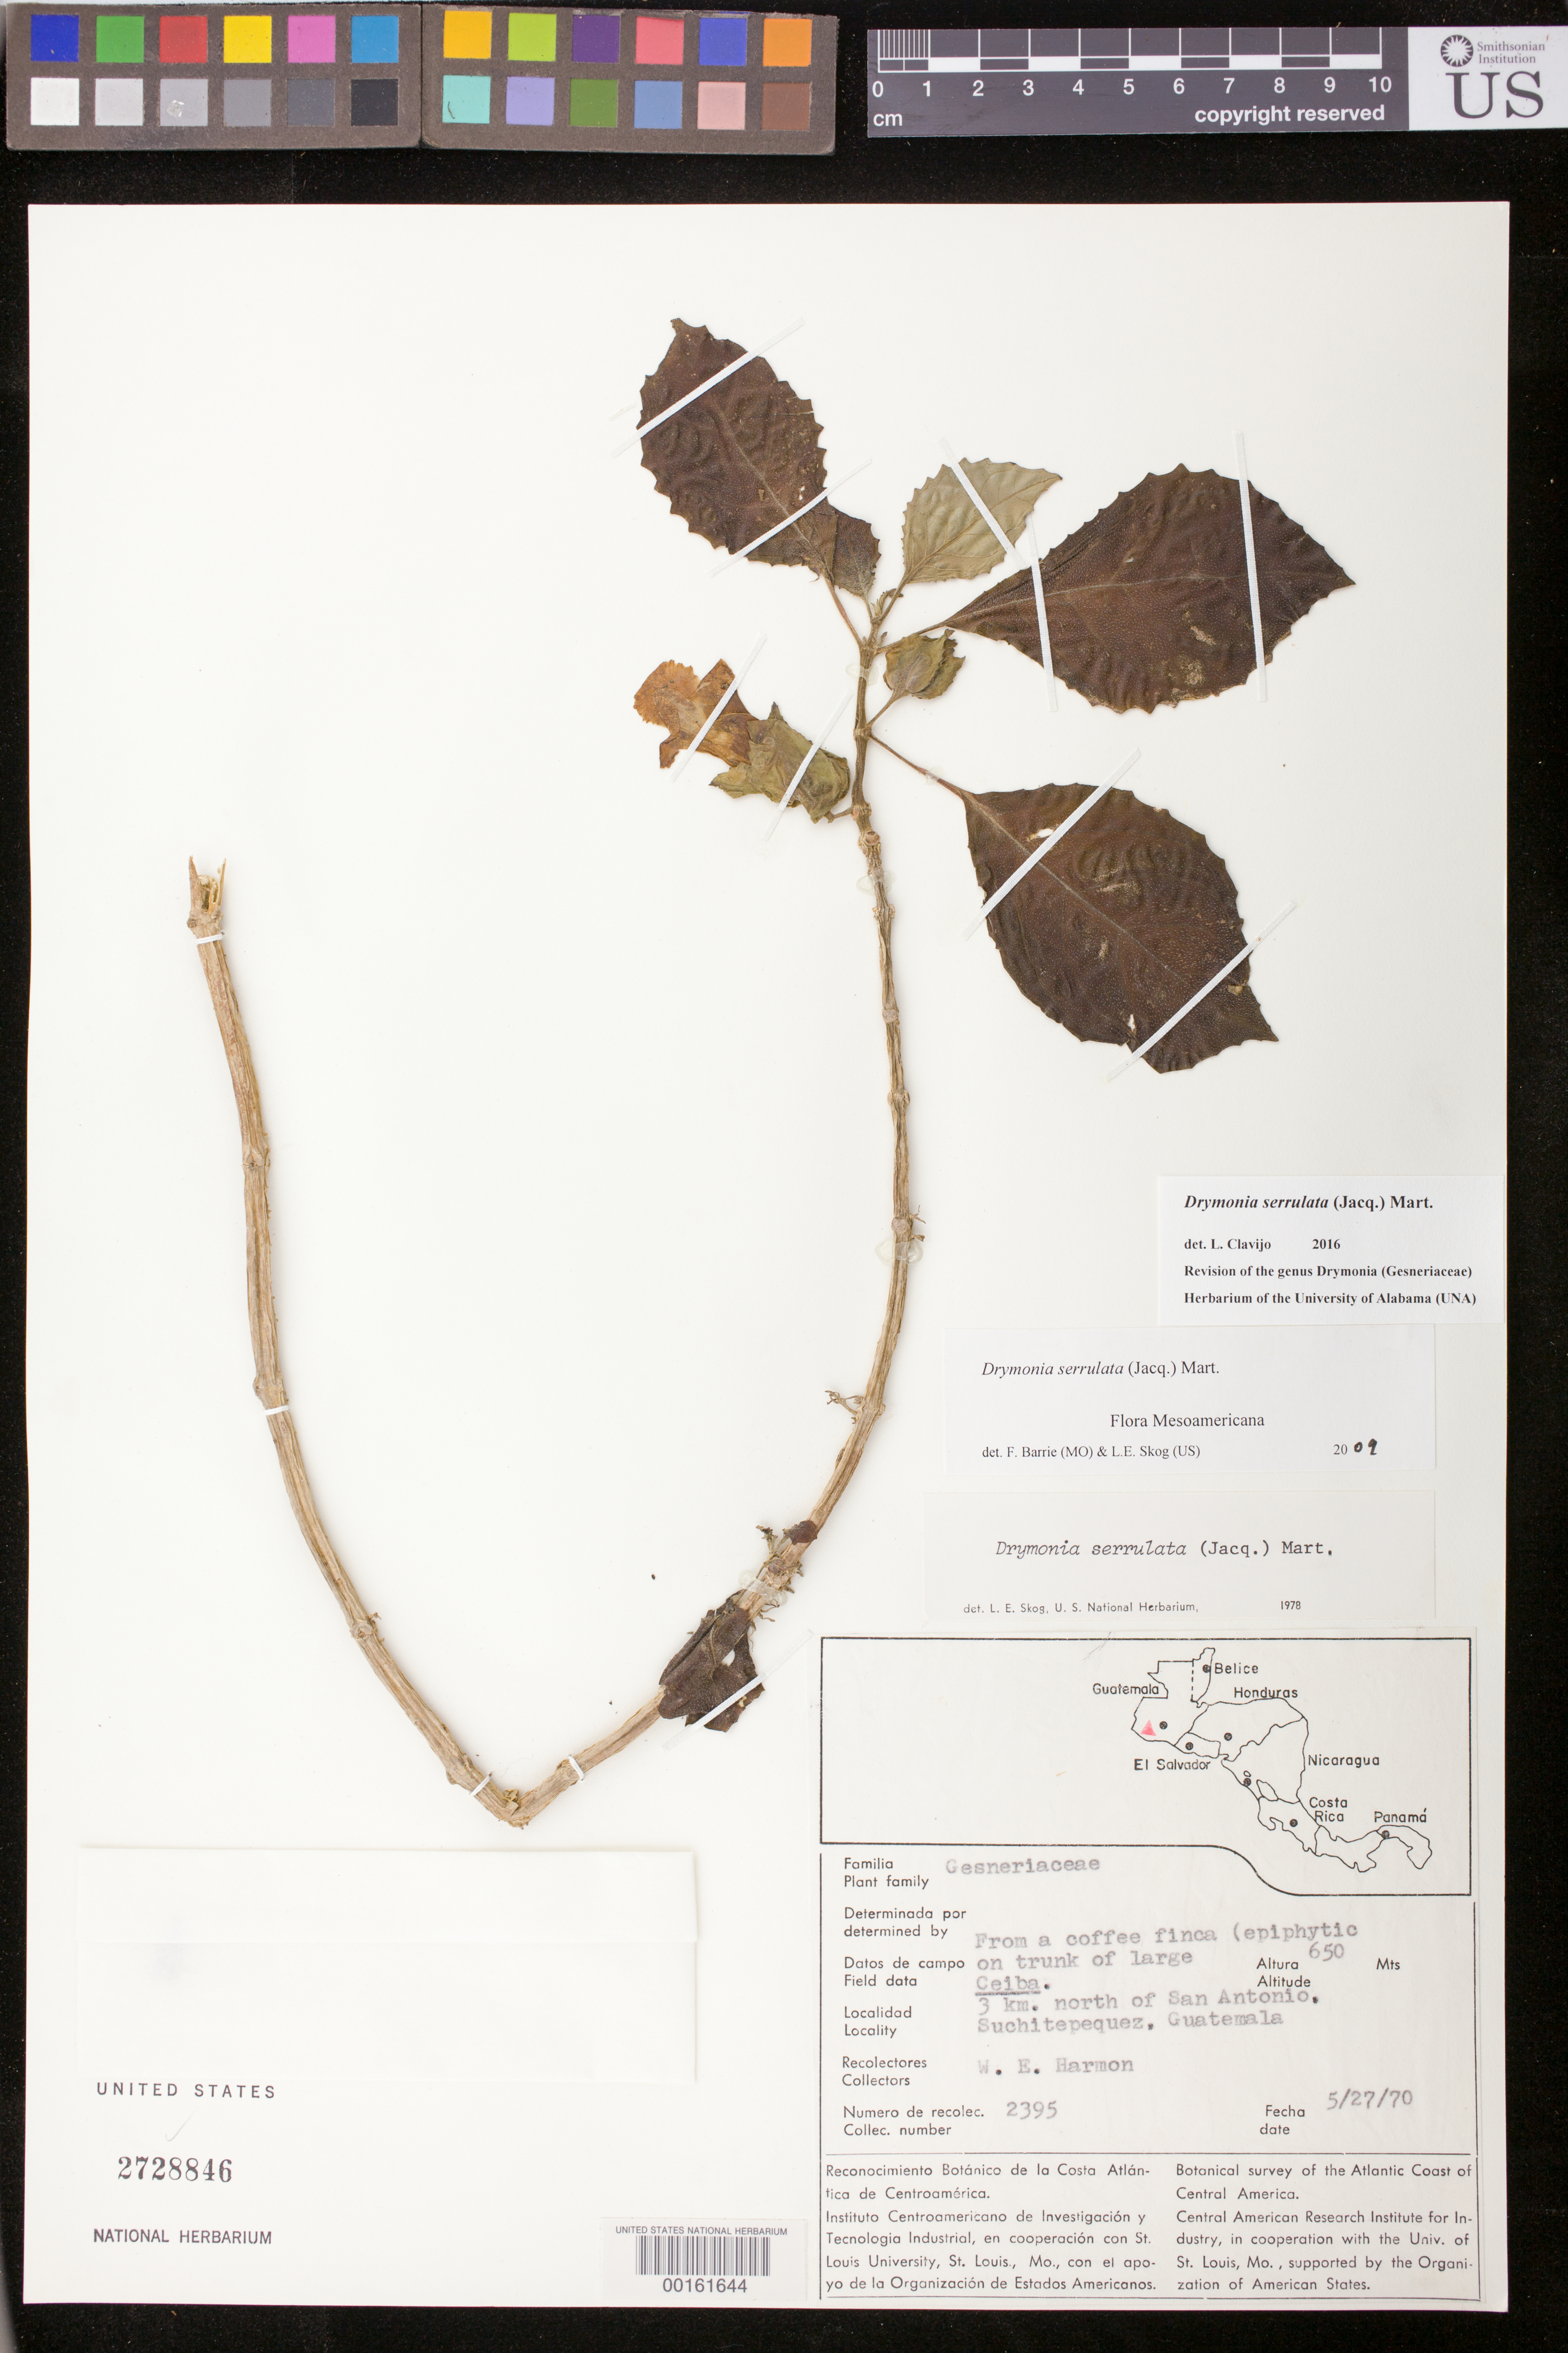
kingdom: Plantae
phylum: Tracheophyta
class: Magnoliopsida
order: Lamiales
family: Gesneriaceae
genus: Drymonia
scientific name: Drymonia serrulata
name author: (Jacq.) Mart.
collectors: W. E. Harmon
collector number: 2395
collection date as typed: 27 May 1970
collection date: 1970-05-27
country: Guatemala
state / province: Suchitepéquez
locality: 3 km N of San Antonio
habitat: From a coffee finca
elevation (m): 650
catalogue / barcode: US 2728846